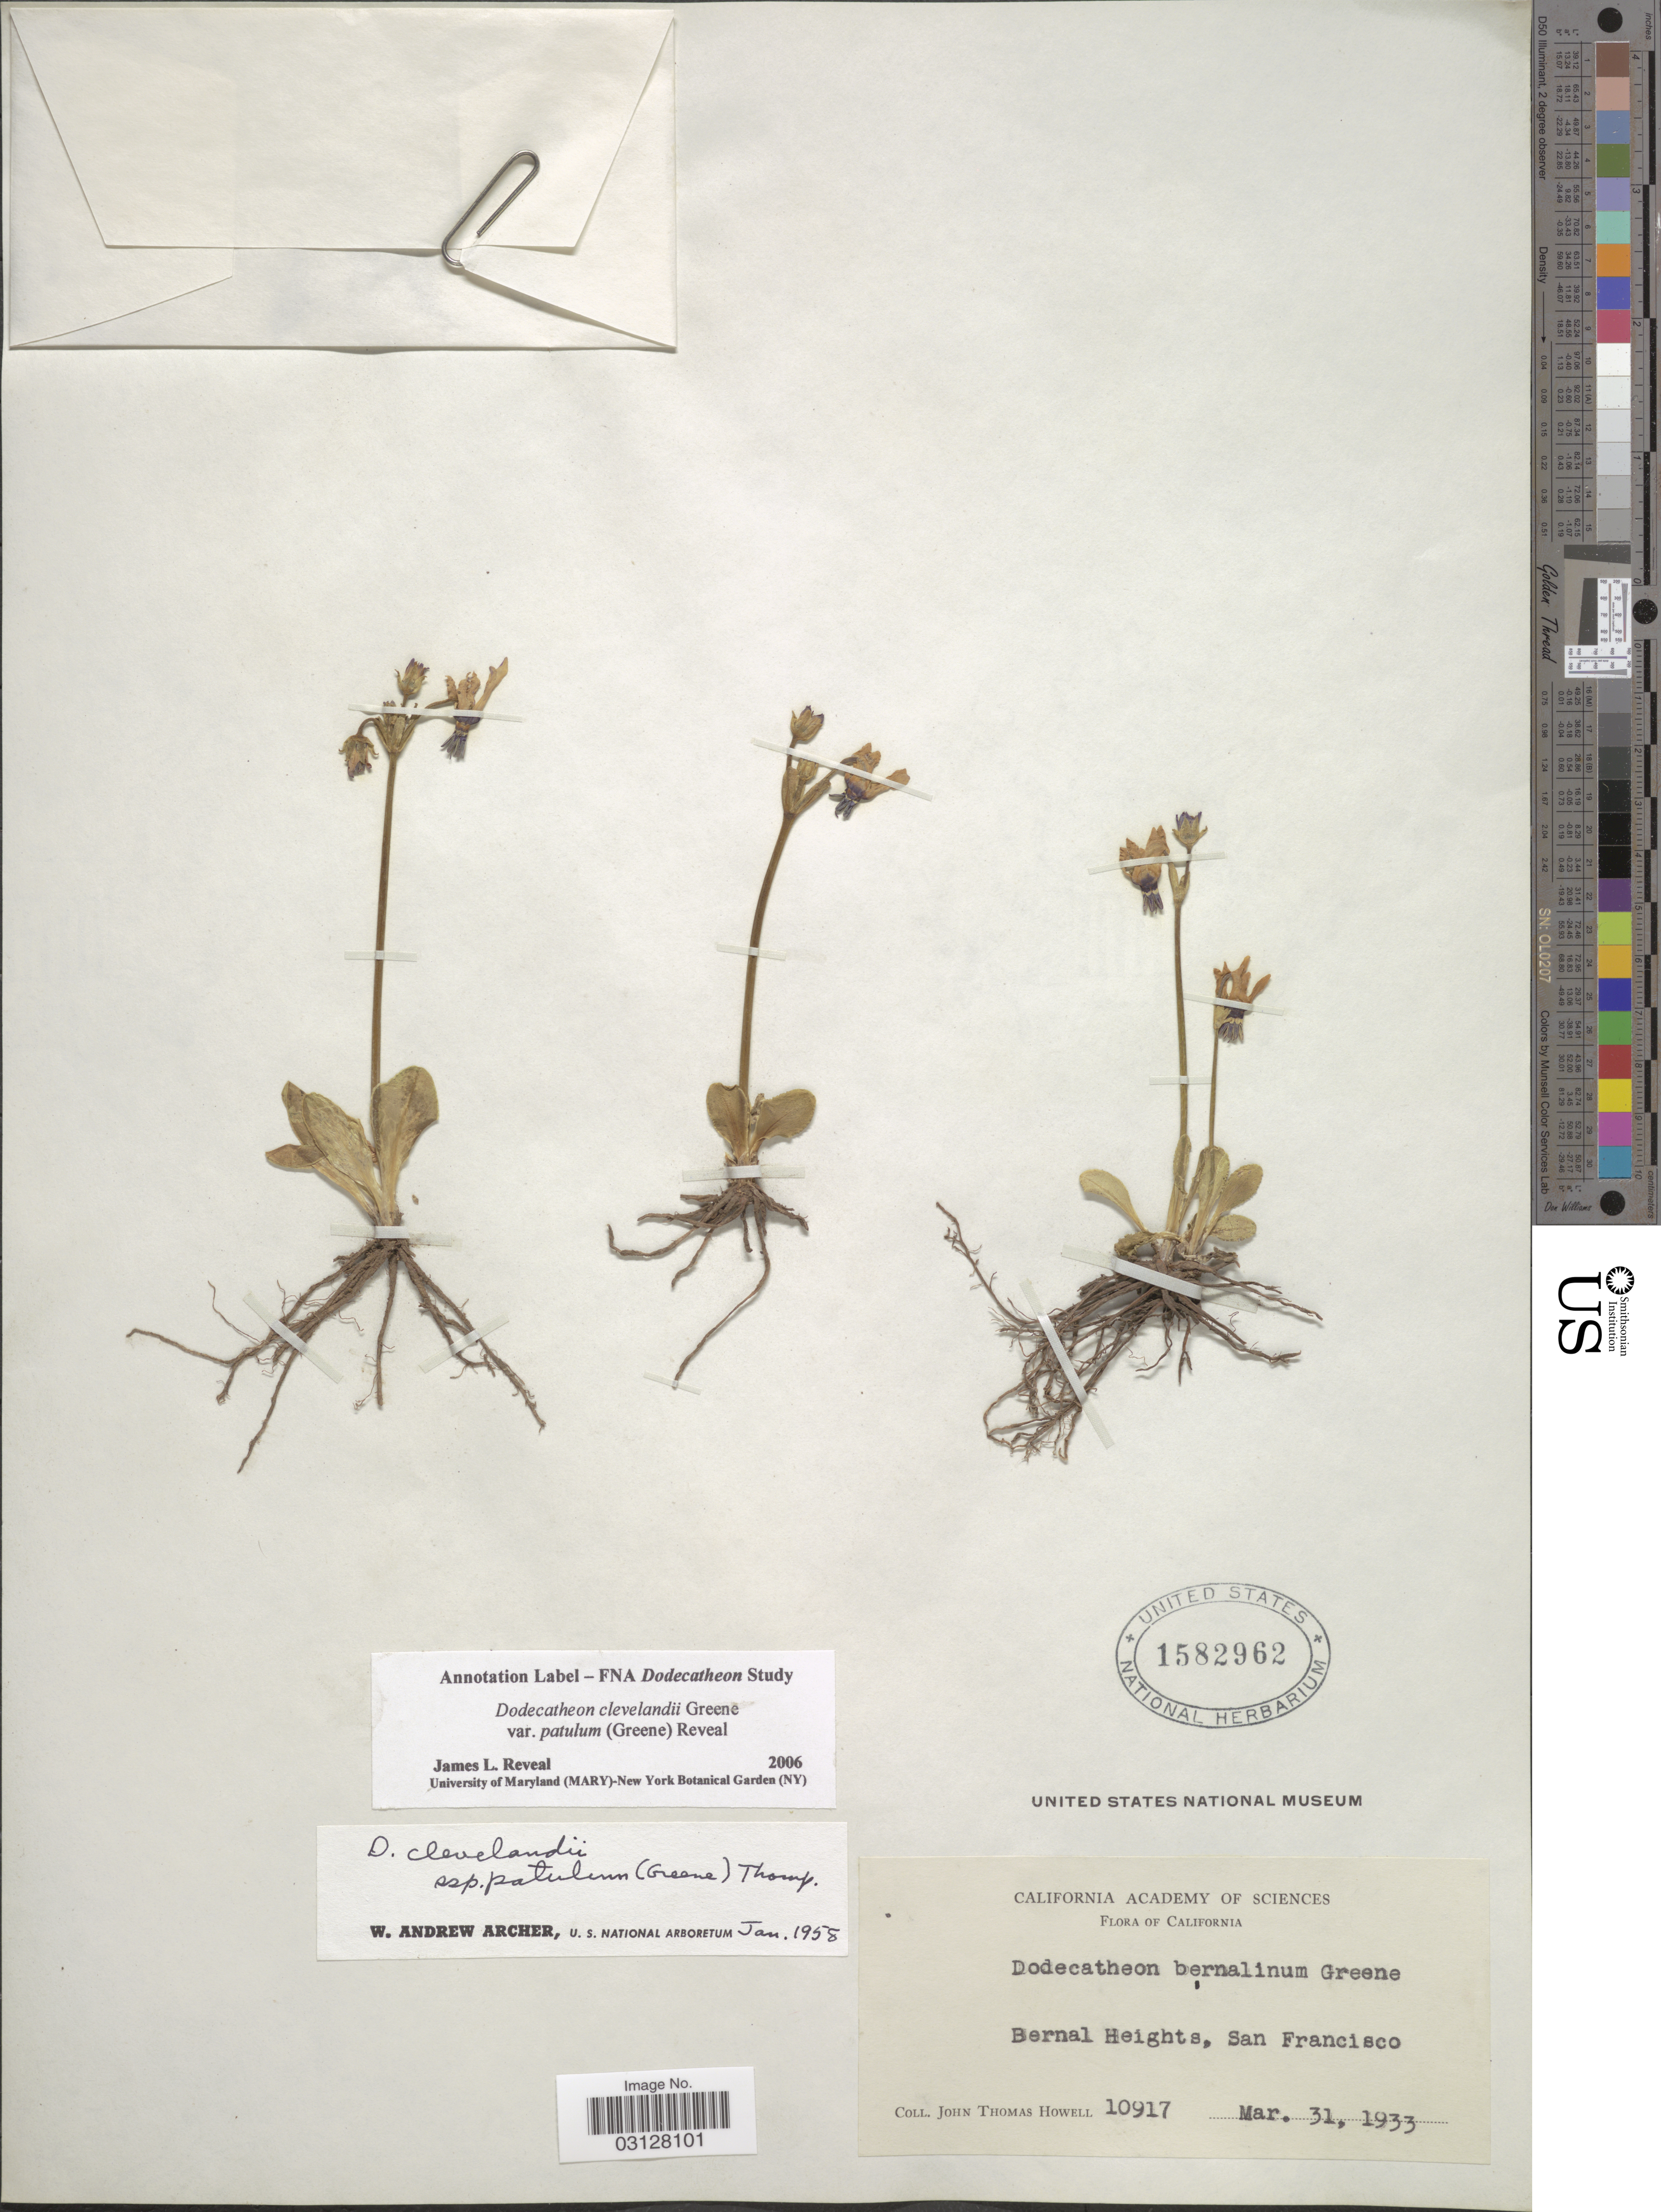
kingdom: Plantae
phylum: Tracheophyta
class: Magnoliopsida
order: Ericales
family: Primulaceae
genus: Dodecatheon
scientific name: Dodecatheon clevelandii var. patulum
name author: (Kuntze) Reveal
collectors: J. T. Howell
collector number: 10917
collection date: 1933-03-31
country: United States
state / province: California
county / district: San Francisco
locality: Bernal Heights, San Francisco.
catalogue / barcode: US 1582962